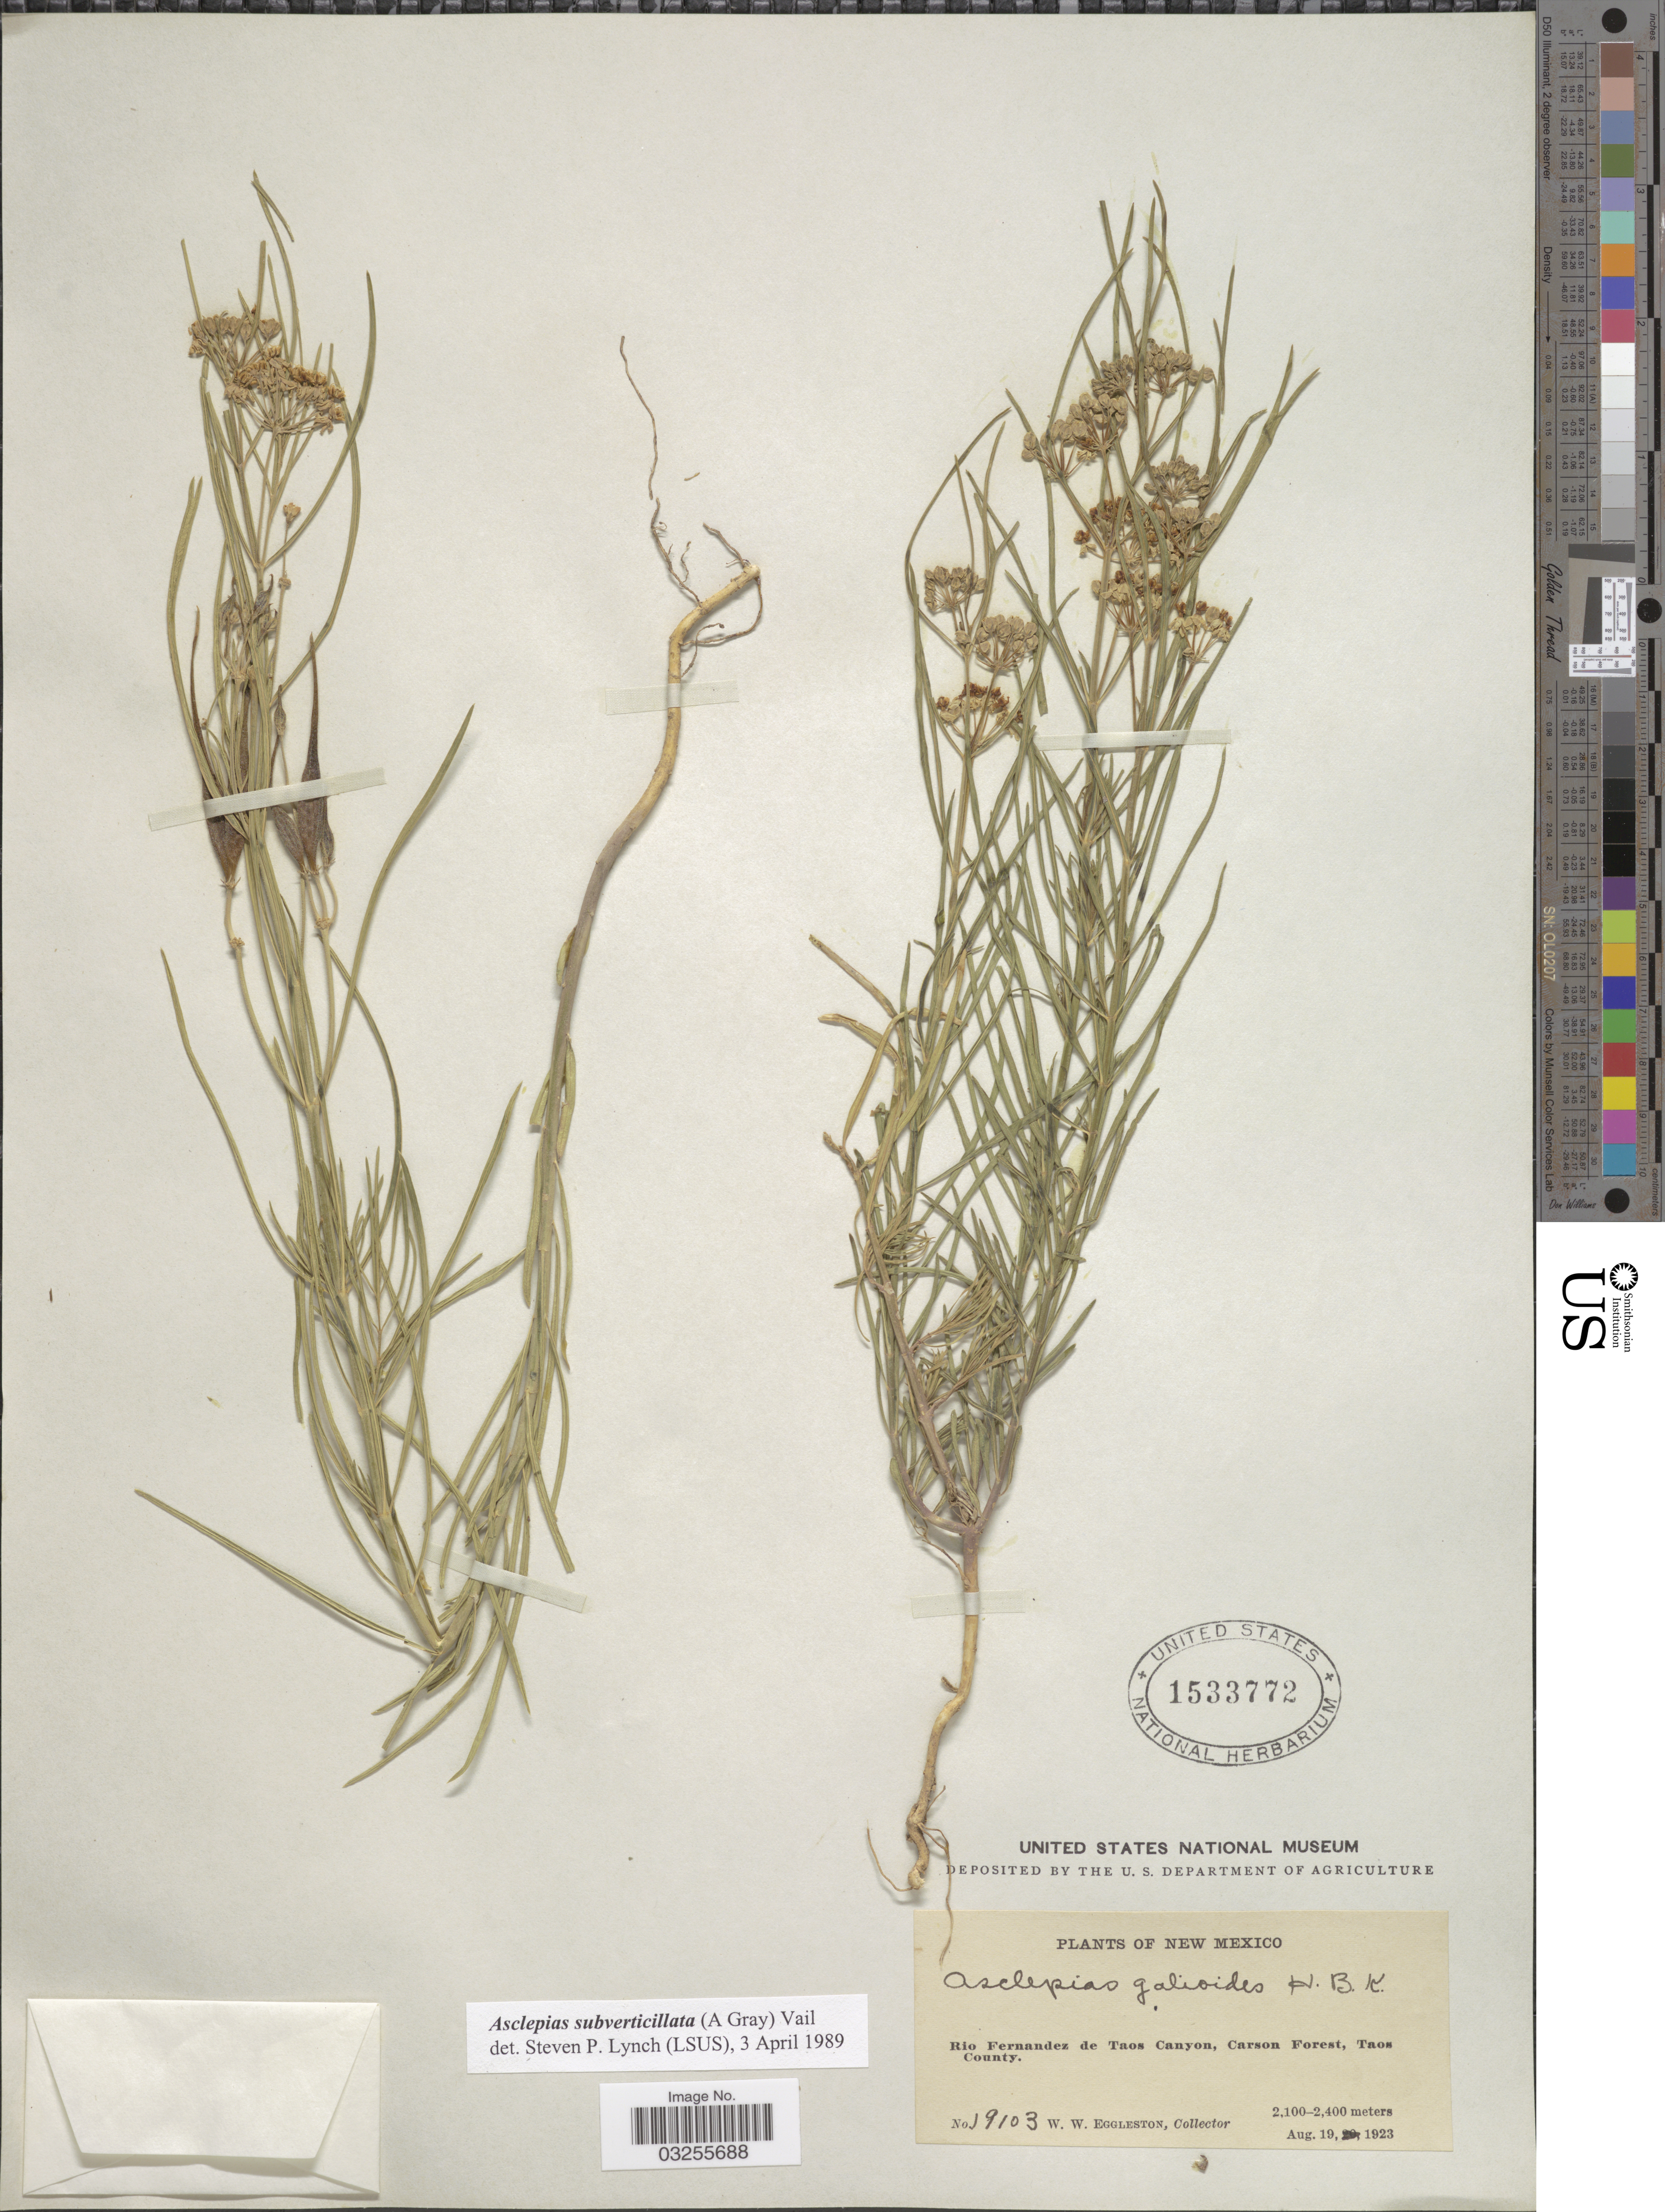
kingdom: Plantae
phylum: Tracheophyta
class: Magnoliopsida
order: Gentianales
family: Apocynaceae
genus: Asclepias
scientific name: Asclepias subverticillata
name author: (A. Gray) Vail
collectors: W. W. Eggleston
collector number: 19103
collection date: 1923-08-19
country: United States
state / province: New Mexico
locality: Rio Fernandez de Taos Canyon, Carson Forest, Taos County.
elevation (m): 2100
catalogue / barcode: US 1533772